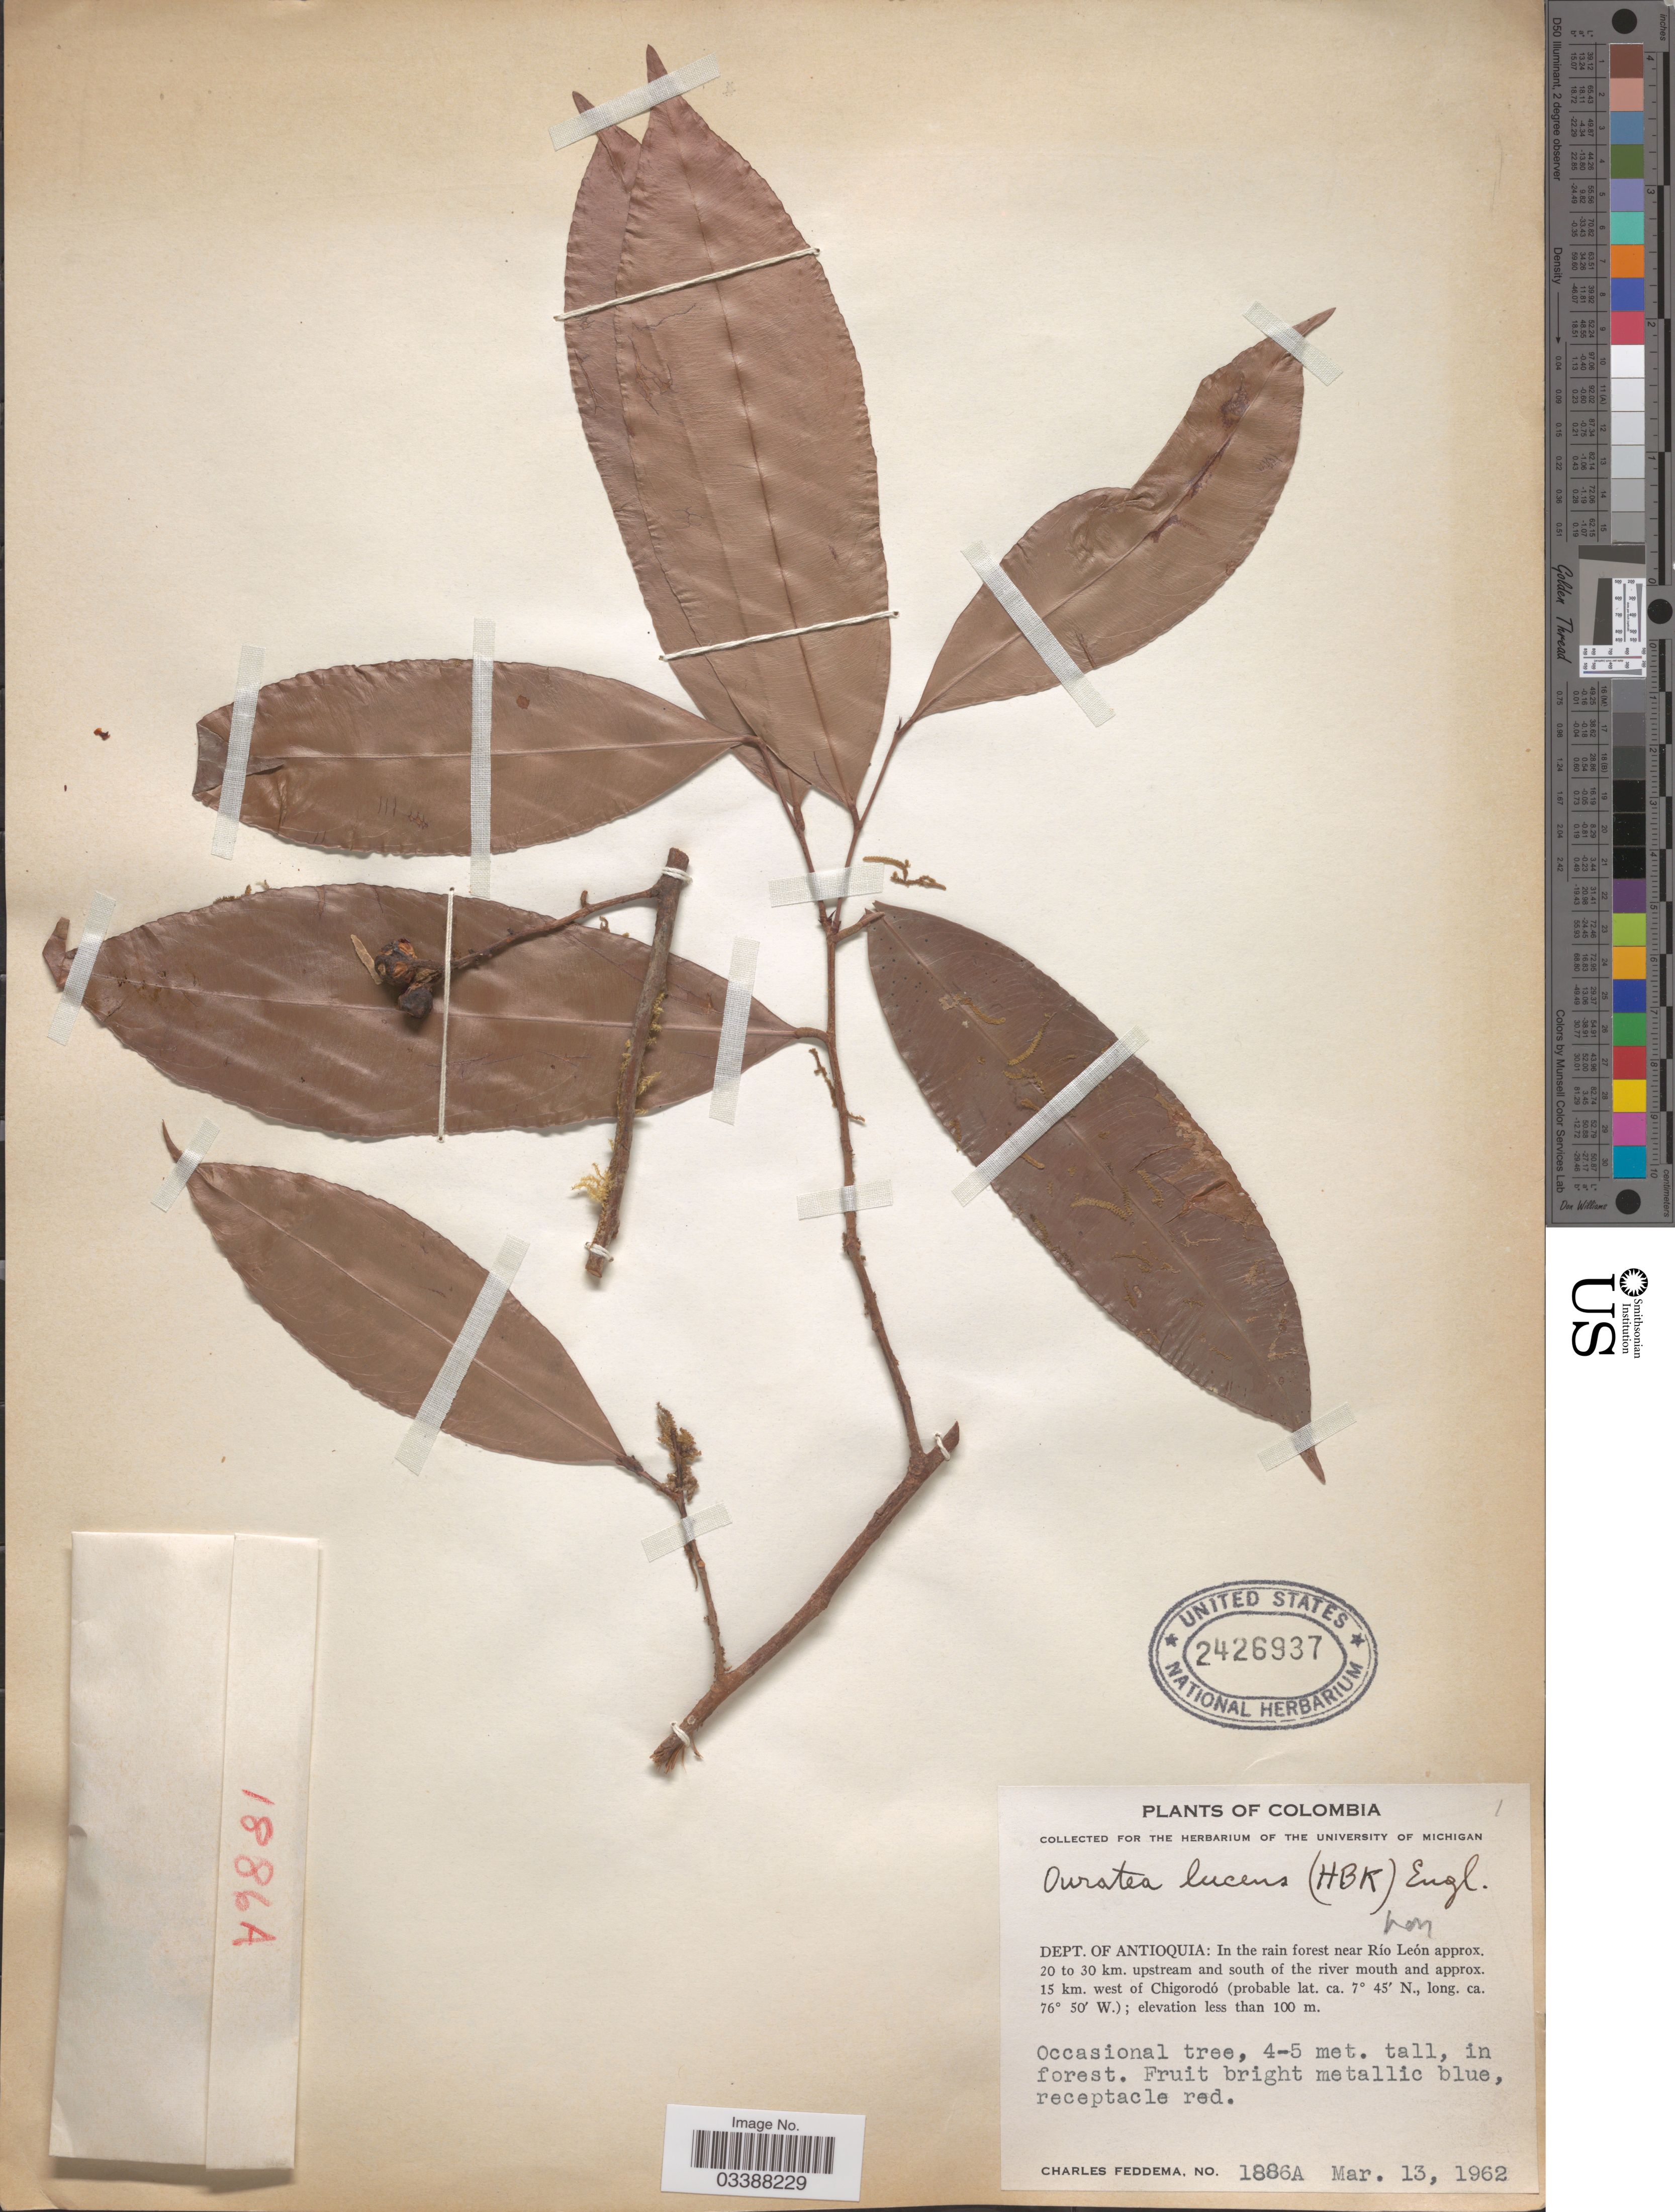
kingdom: Plantae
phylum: Tracheophyta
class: Magnoliopsida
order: Malpighiales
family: Ochnaceae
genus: Ouratea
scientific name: Ouratea lucens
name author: (Kunth) Engl.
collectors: C. Feddema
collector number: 1886A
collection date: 1962-03-13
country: Colombia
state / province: Antioquia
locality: Dept. of Antioquia: In the rain forest near Río León approx. 20 to 30 km. upstream and south of the river mouth and approx. 15 km. west of Chigorodó.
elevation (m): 100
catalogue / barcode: US 2426937